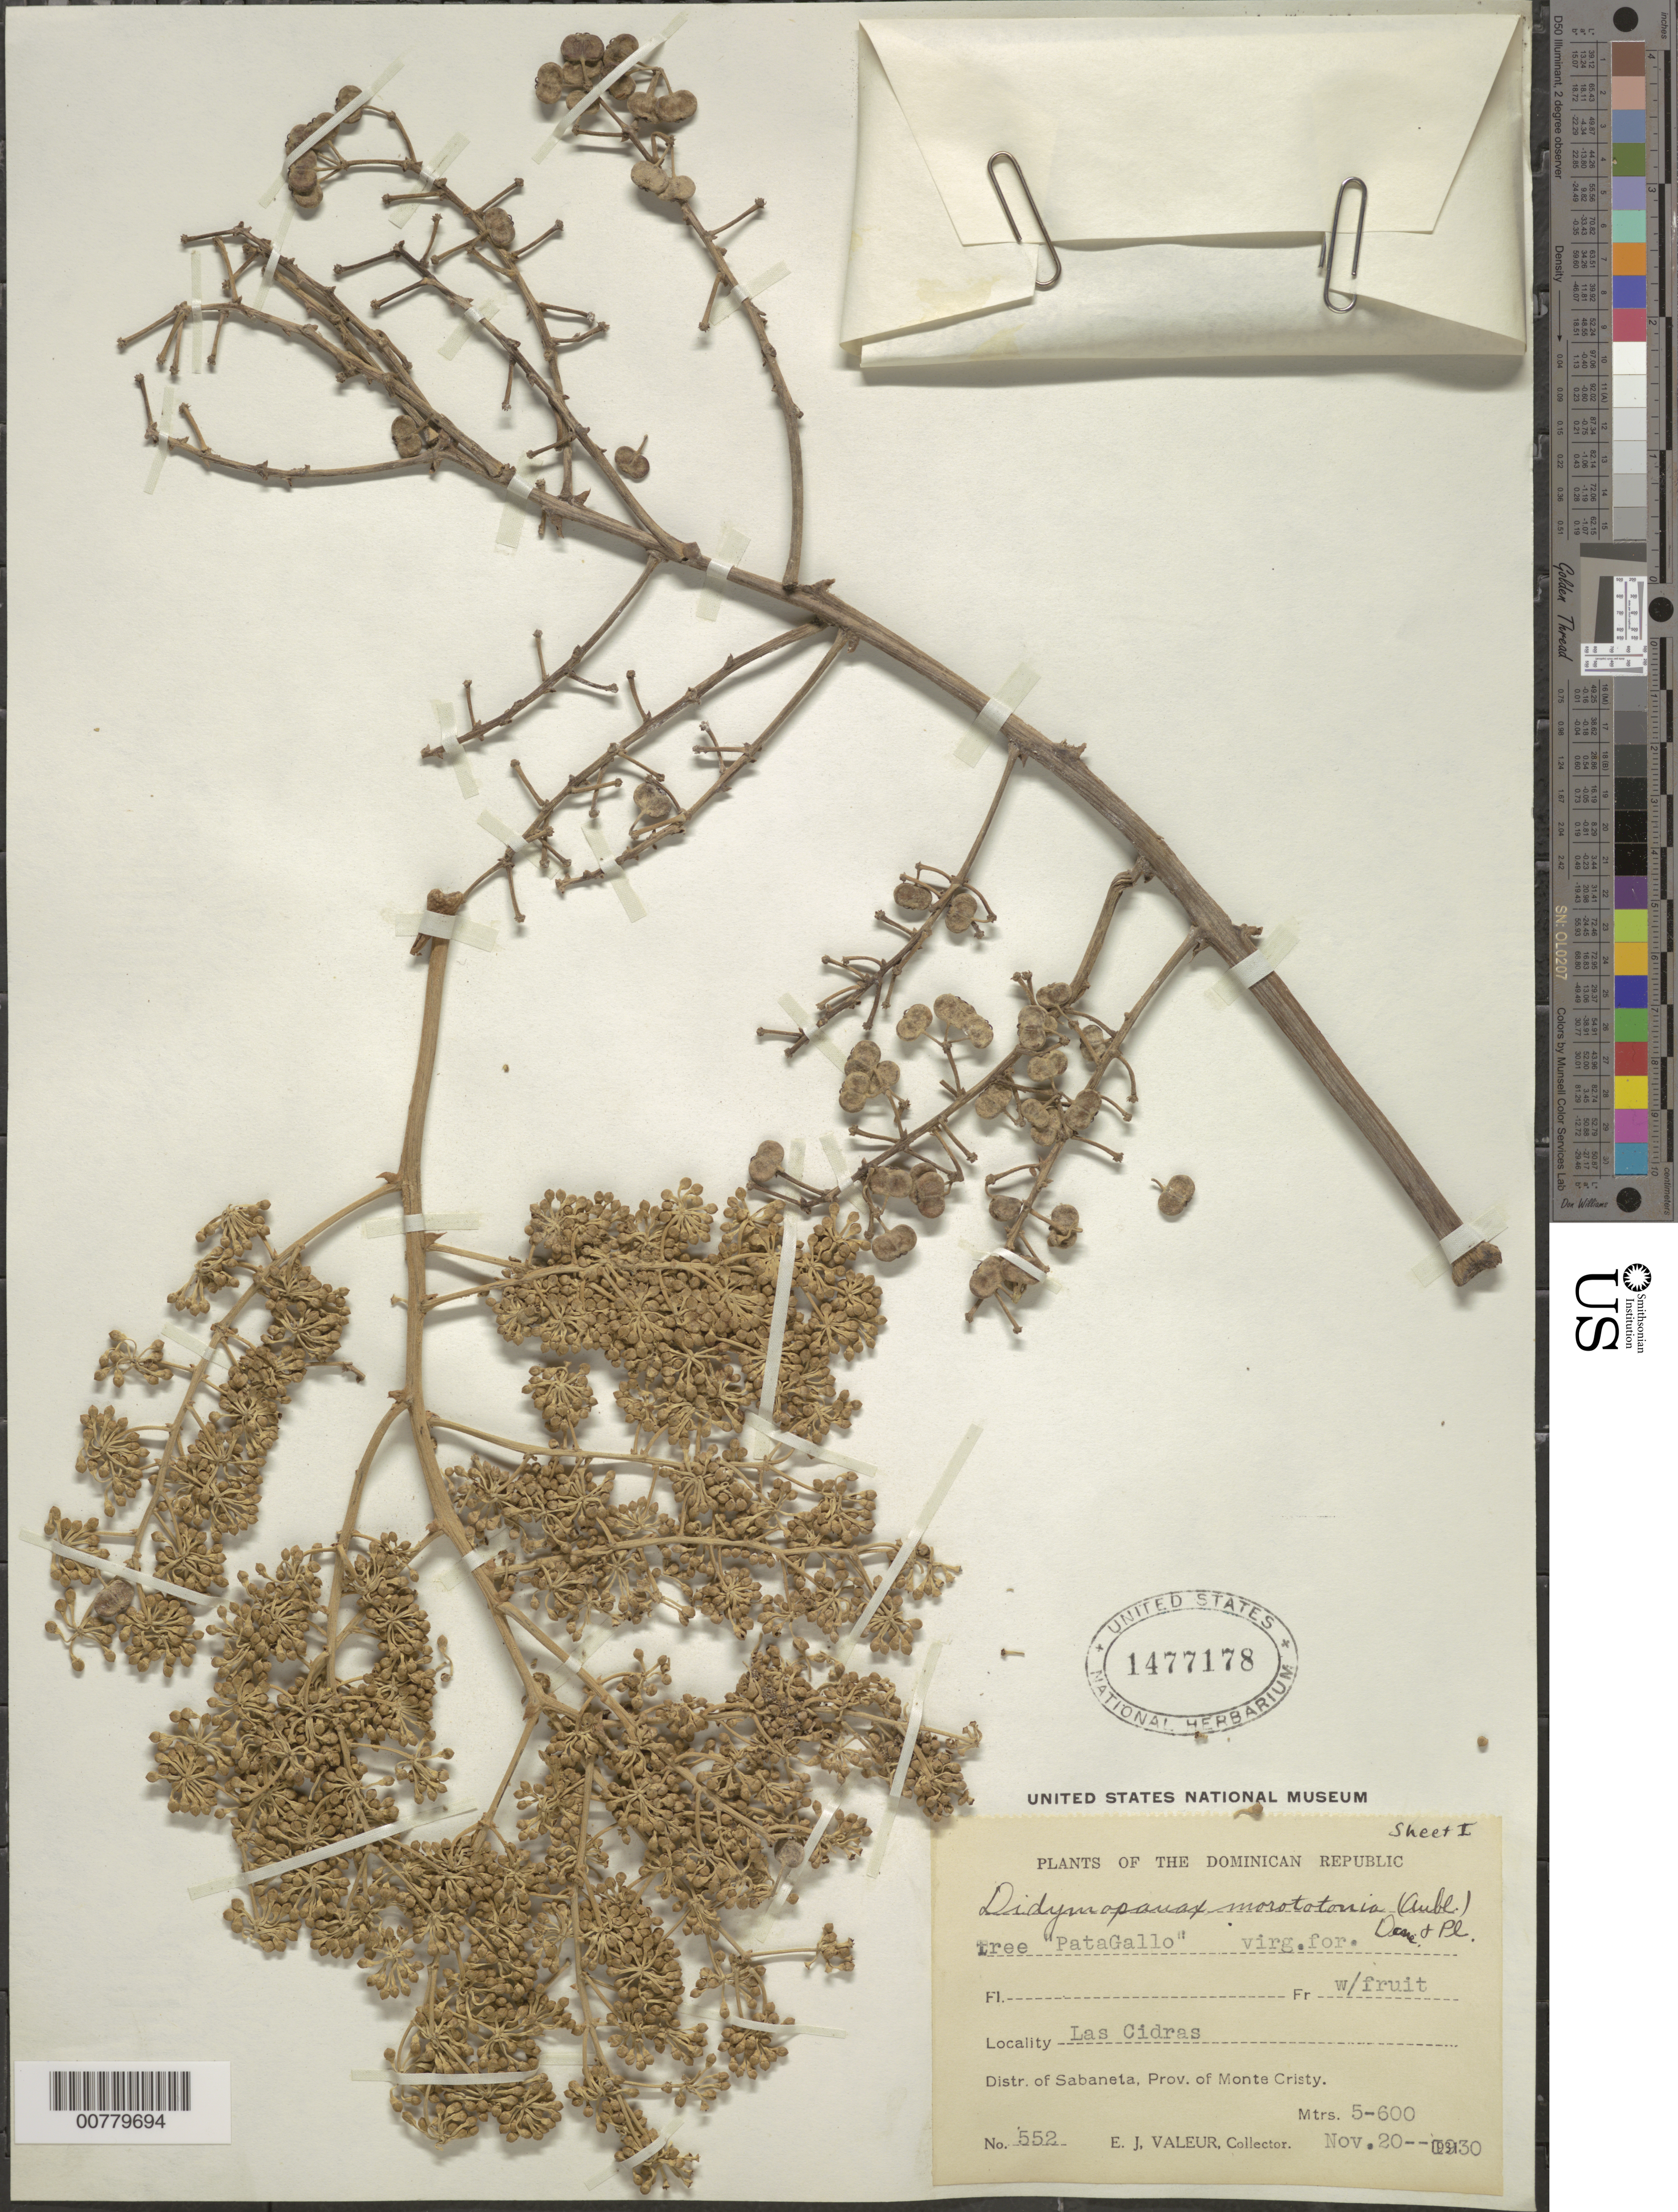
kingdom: Plantae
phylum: Tracheophyta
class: Magnoliopsida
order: Apiales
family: Araliaceae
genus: Schefflera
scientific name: Schefflera morototoni (Aubl.) Maguire, Steyerm. & Frodin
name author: (Aubl.) Maguire et al.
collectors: E. Valeur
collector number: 552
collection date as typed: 20 Nov 1930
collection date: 1930-11-20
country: Dominican Republic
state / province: Monte Cristi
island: Hispaniola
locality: Sabaneta, Las Cidras.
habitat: Virgin forest.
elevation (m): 500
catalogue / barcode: US 1477178